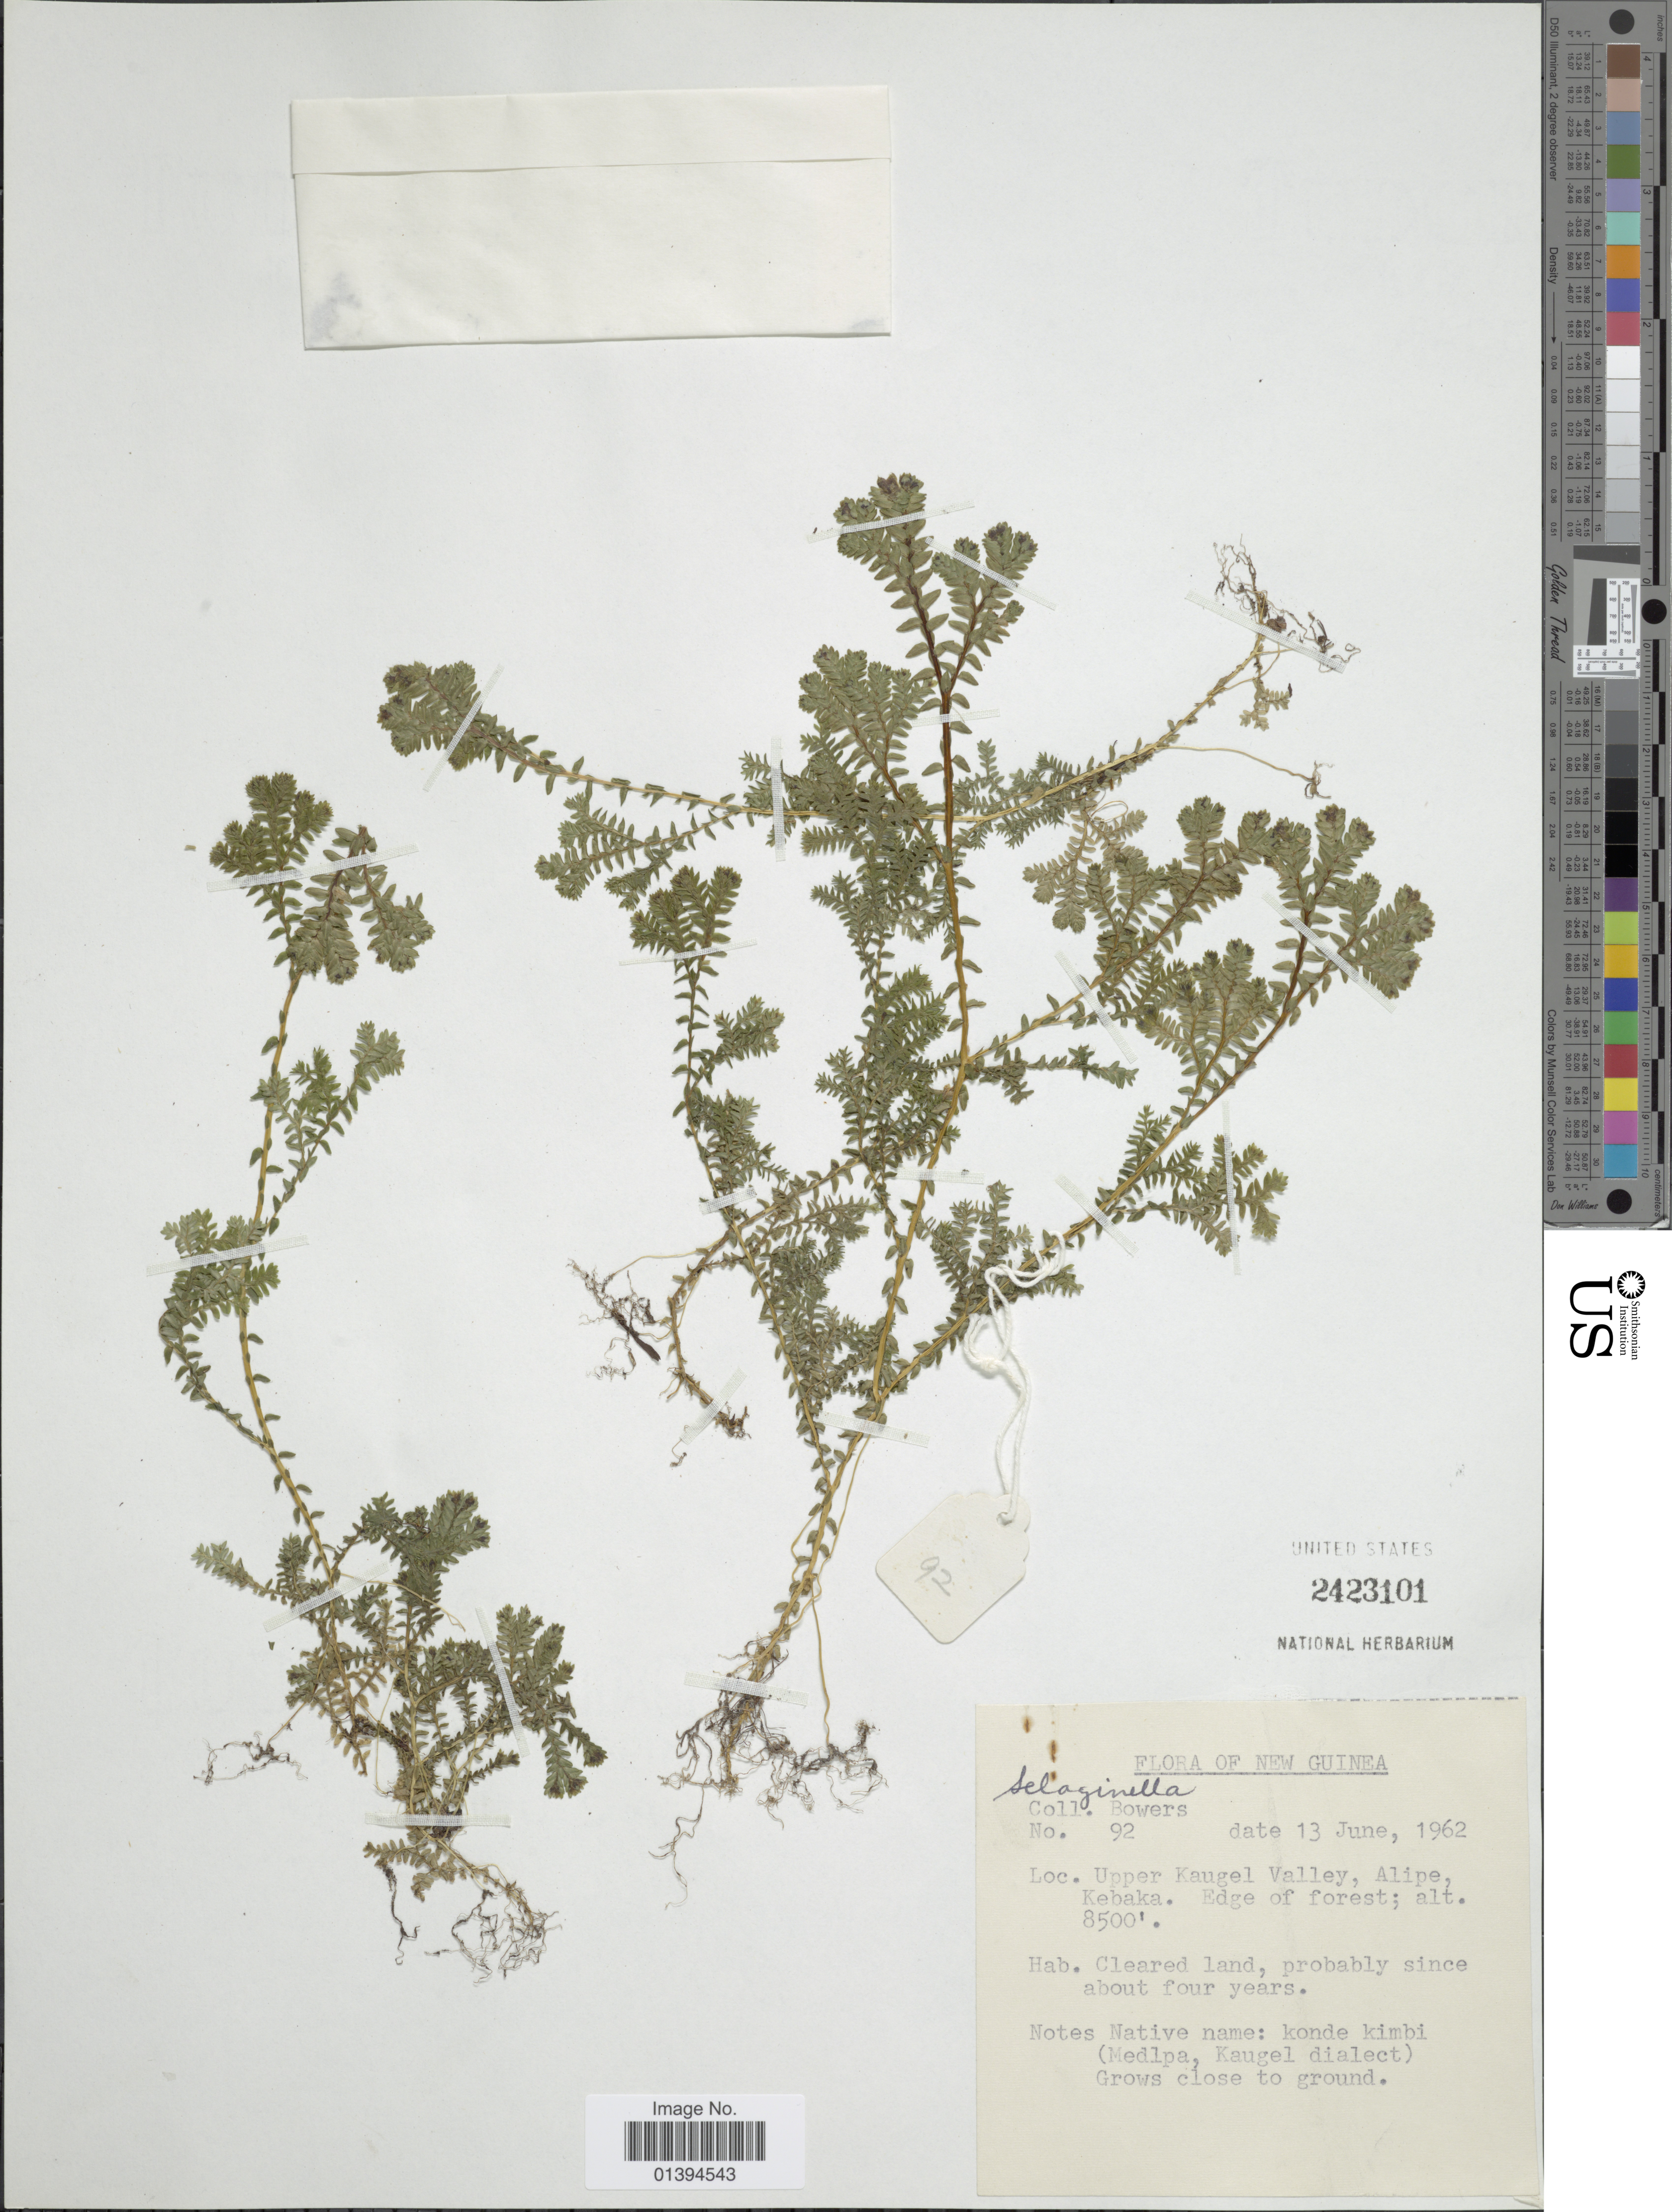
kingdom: Plantae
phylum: Tracheophyta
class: Lycopodiopsida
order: Selaginellales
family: Selaginellaceae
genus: Selaginella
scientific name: Selaginella sp.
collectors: -. Bowers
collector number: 92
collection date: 1962-06-13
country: Papua New Guinea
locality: New Guinea, Upper Kaugel Valley, Alipe, Kebaka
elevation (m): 2591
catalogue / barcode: US 2423101